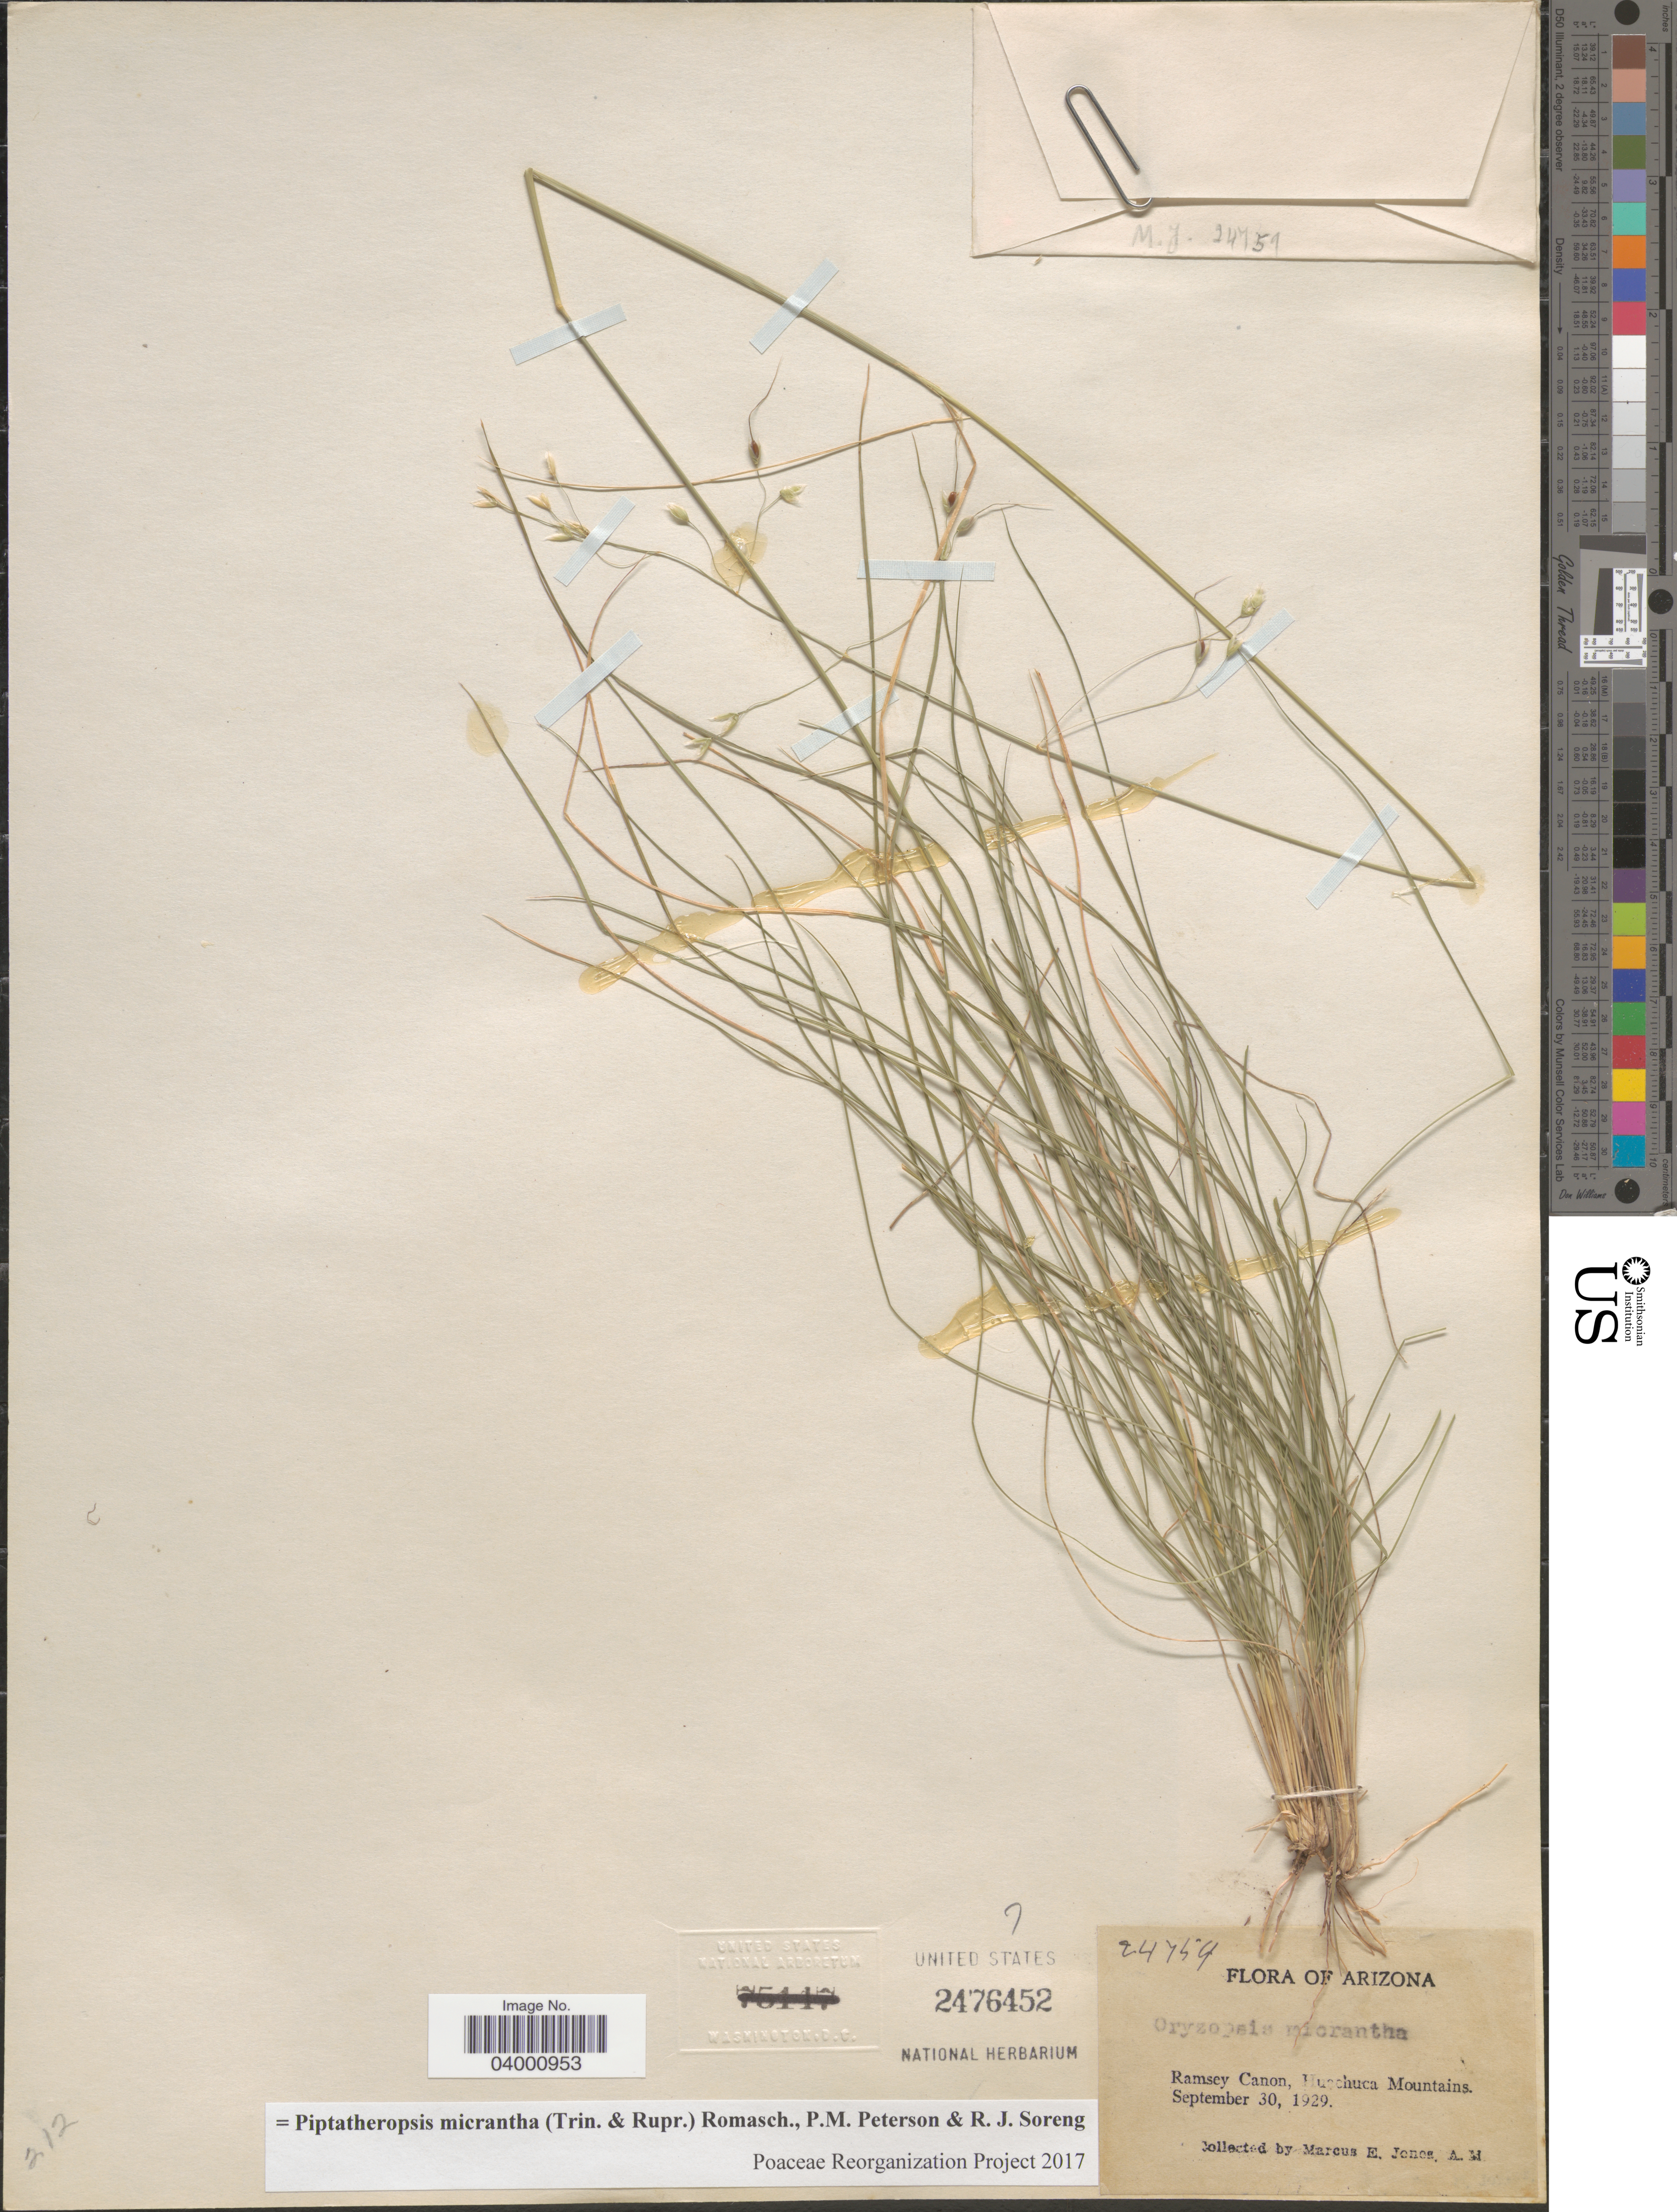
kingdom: Plantae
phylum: Tracheophyta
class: Liliopsida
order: Poales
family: Poaceae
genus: Piptatheropsis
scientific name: Piptatheropsis micrantha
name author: (Trin. & Rupr.) Romasch.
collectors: M. E. Jones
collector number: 24759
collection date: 1929-09-30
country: United States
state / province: Arizona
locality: Ramsey Canon, Huachuca Mountains.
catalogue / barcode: US 2476452